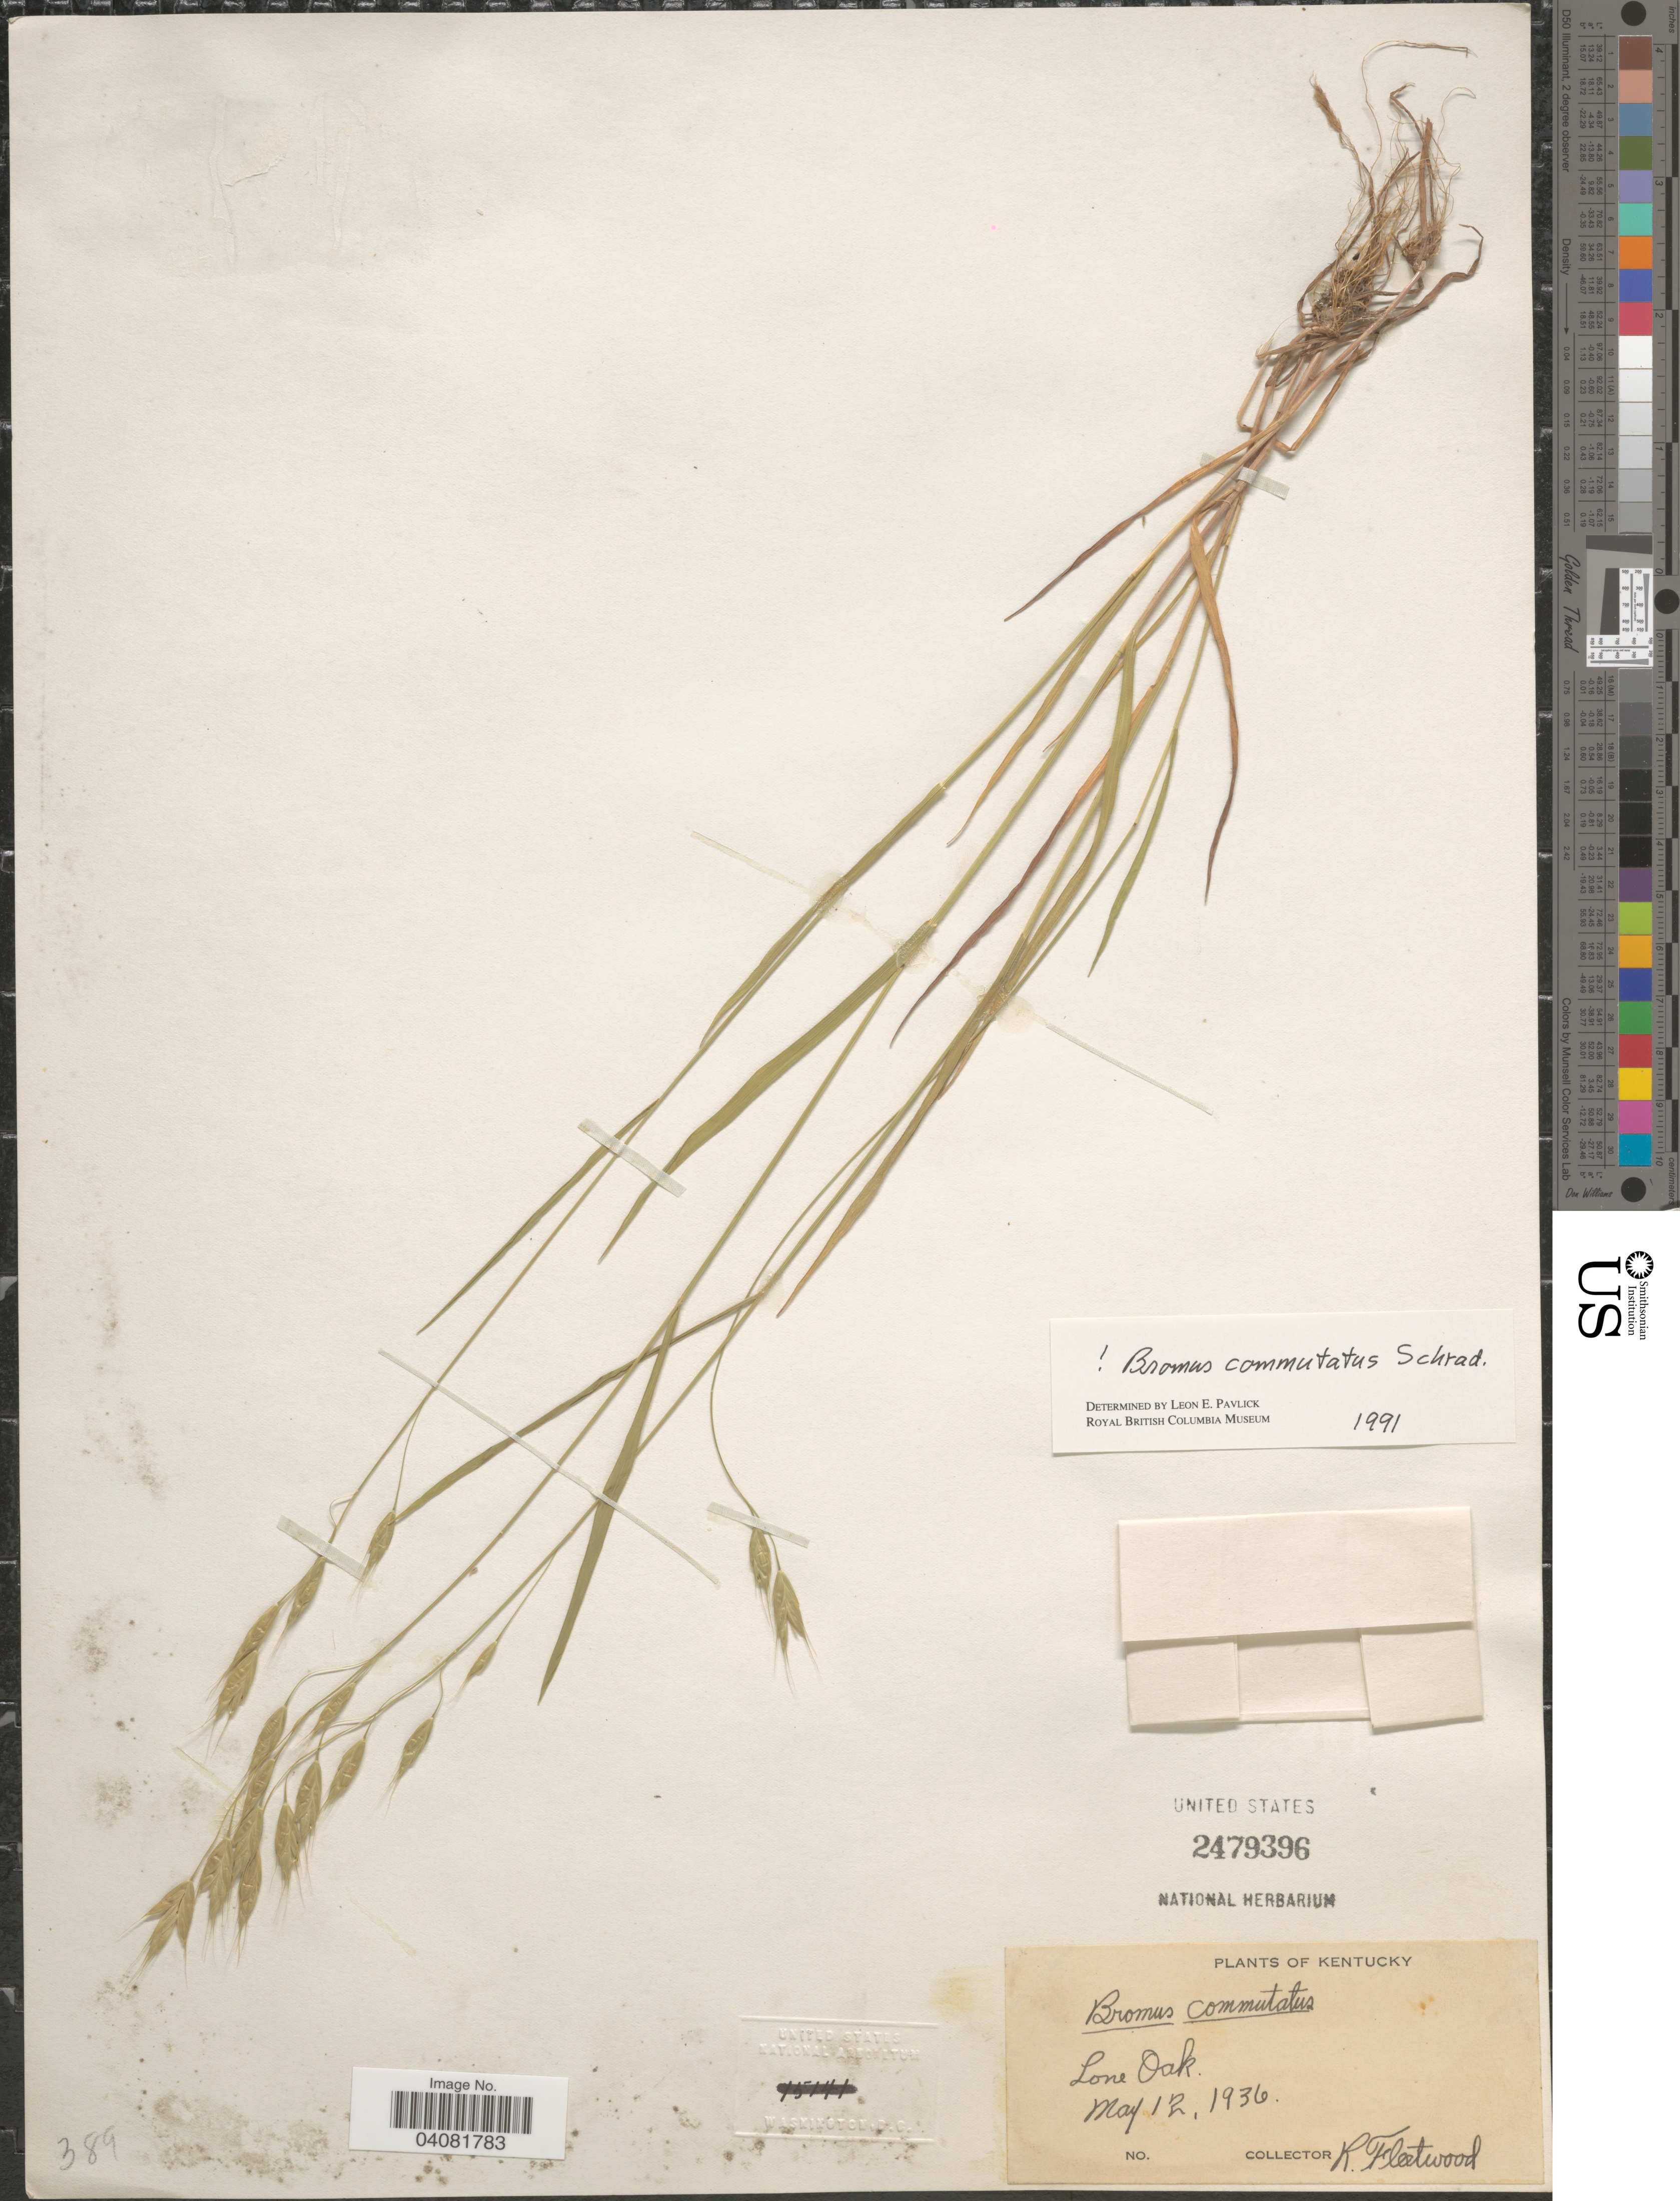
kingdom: Plantae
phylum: Tracheophyta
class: Liliopsida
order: Poales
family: Poaceae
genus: Bromus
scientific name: Bromus commutatus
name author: Schrad.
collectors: R. J. Fleetwood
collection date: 1936-05-12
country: United States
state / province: Kentucky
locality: Lone Oak.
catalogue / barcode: US 2479396